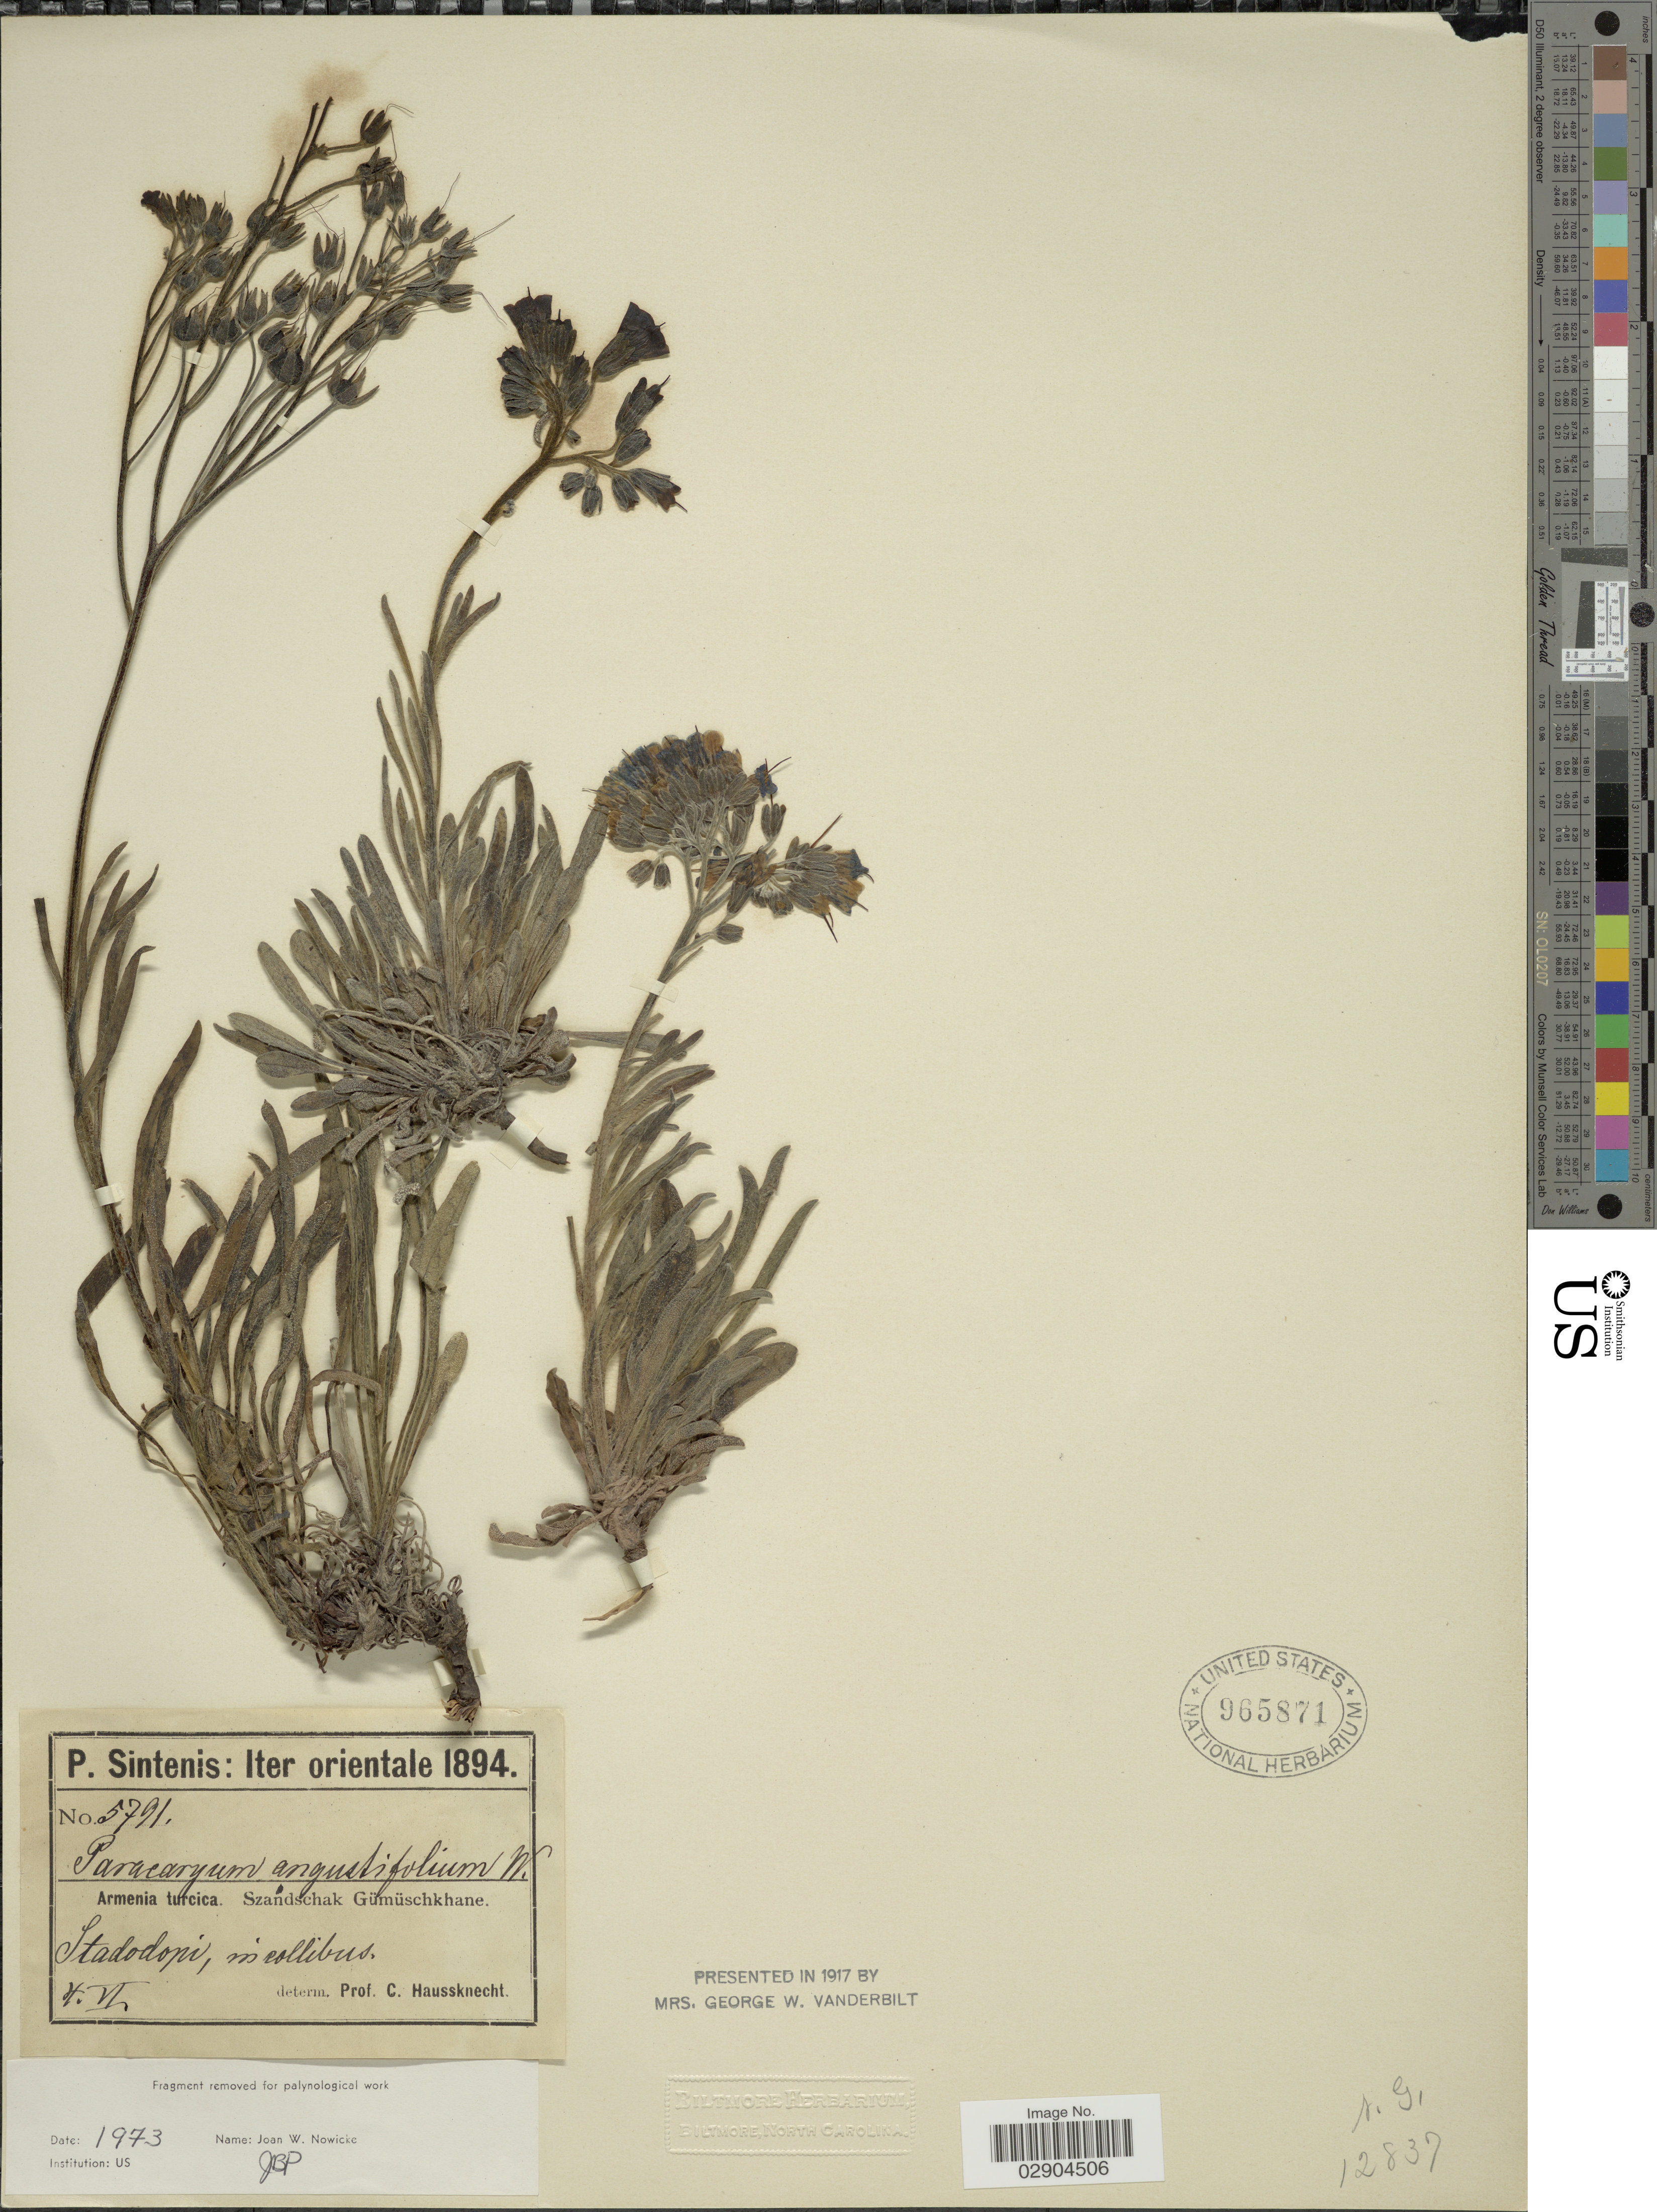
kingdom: Plantae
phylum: Tracheophyta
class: Magnoliopsida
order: Boraginales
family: Boraginaceae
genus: Paracaryum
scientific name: Paracaryum angustifolium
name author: Boiss.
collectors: P. Sintenis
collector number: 5791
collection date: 1894-06-04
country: Turkey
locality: Iter orientale. Armenia turcica. Szandschak Gümüschkhane. Stadodopi, in collibus.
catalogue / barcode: US 965871